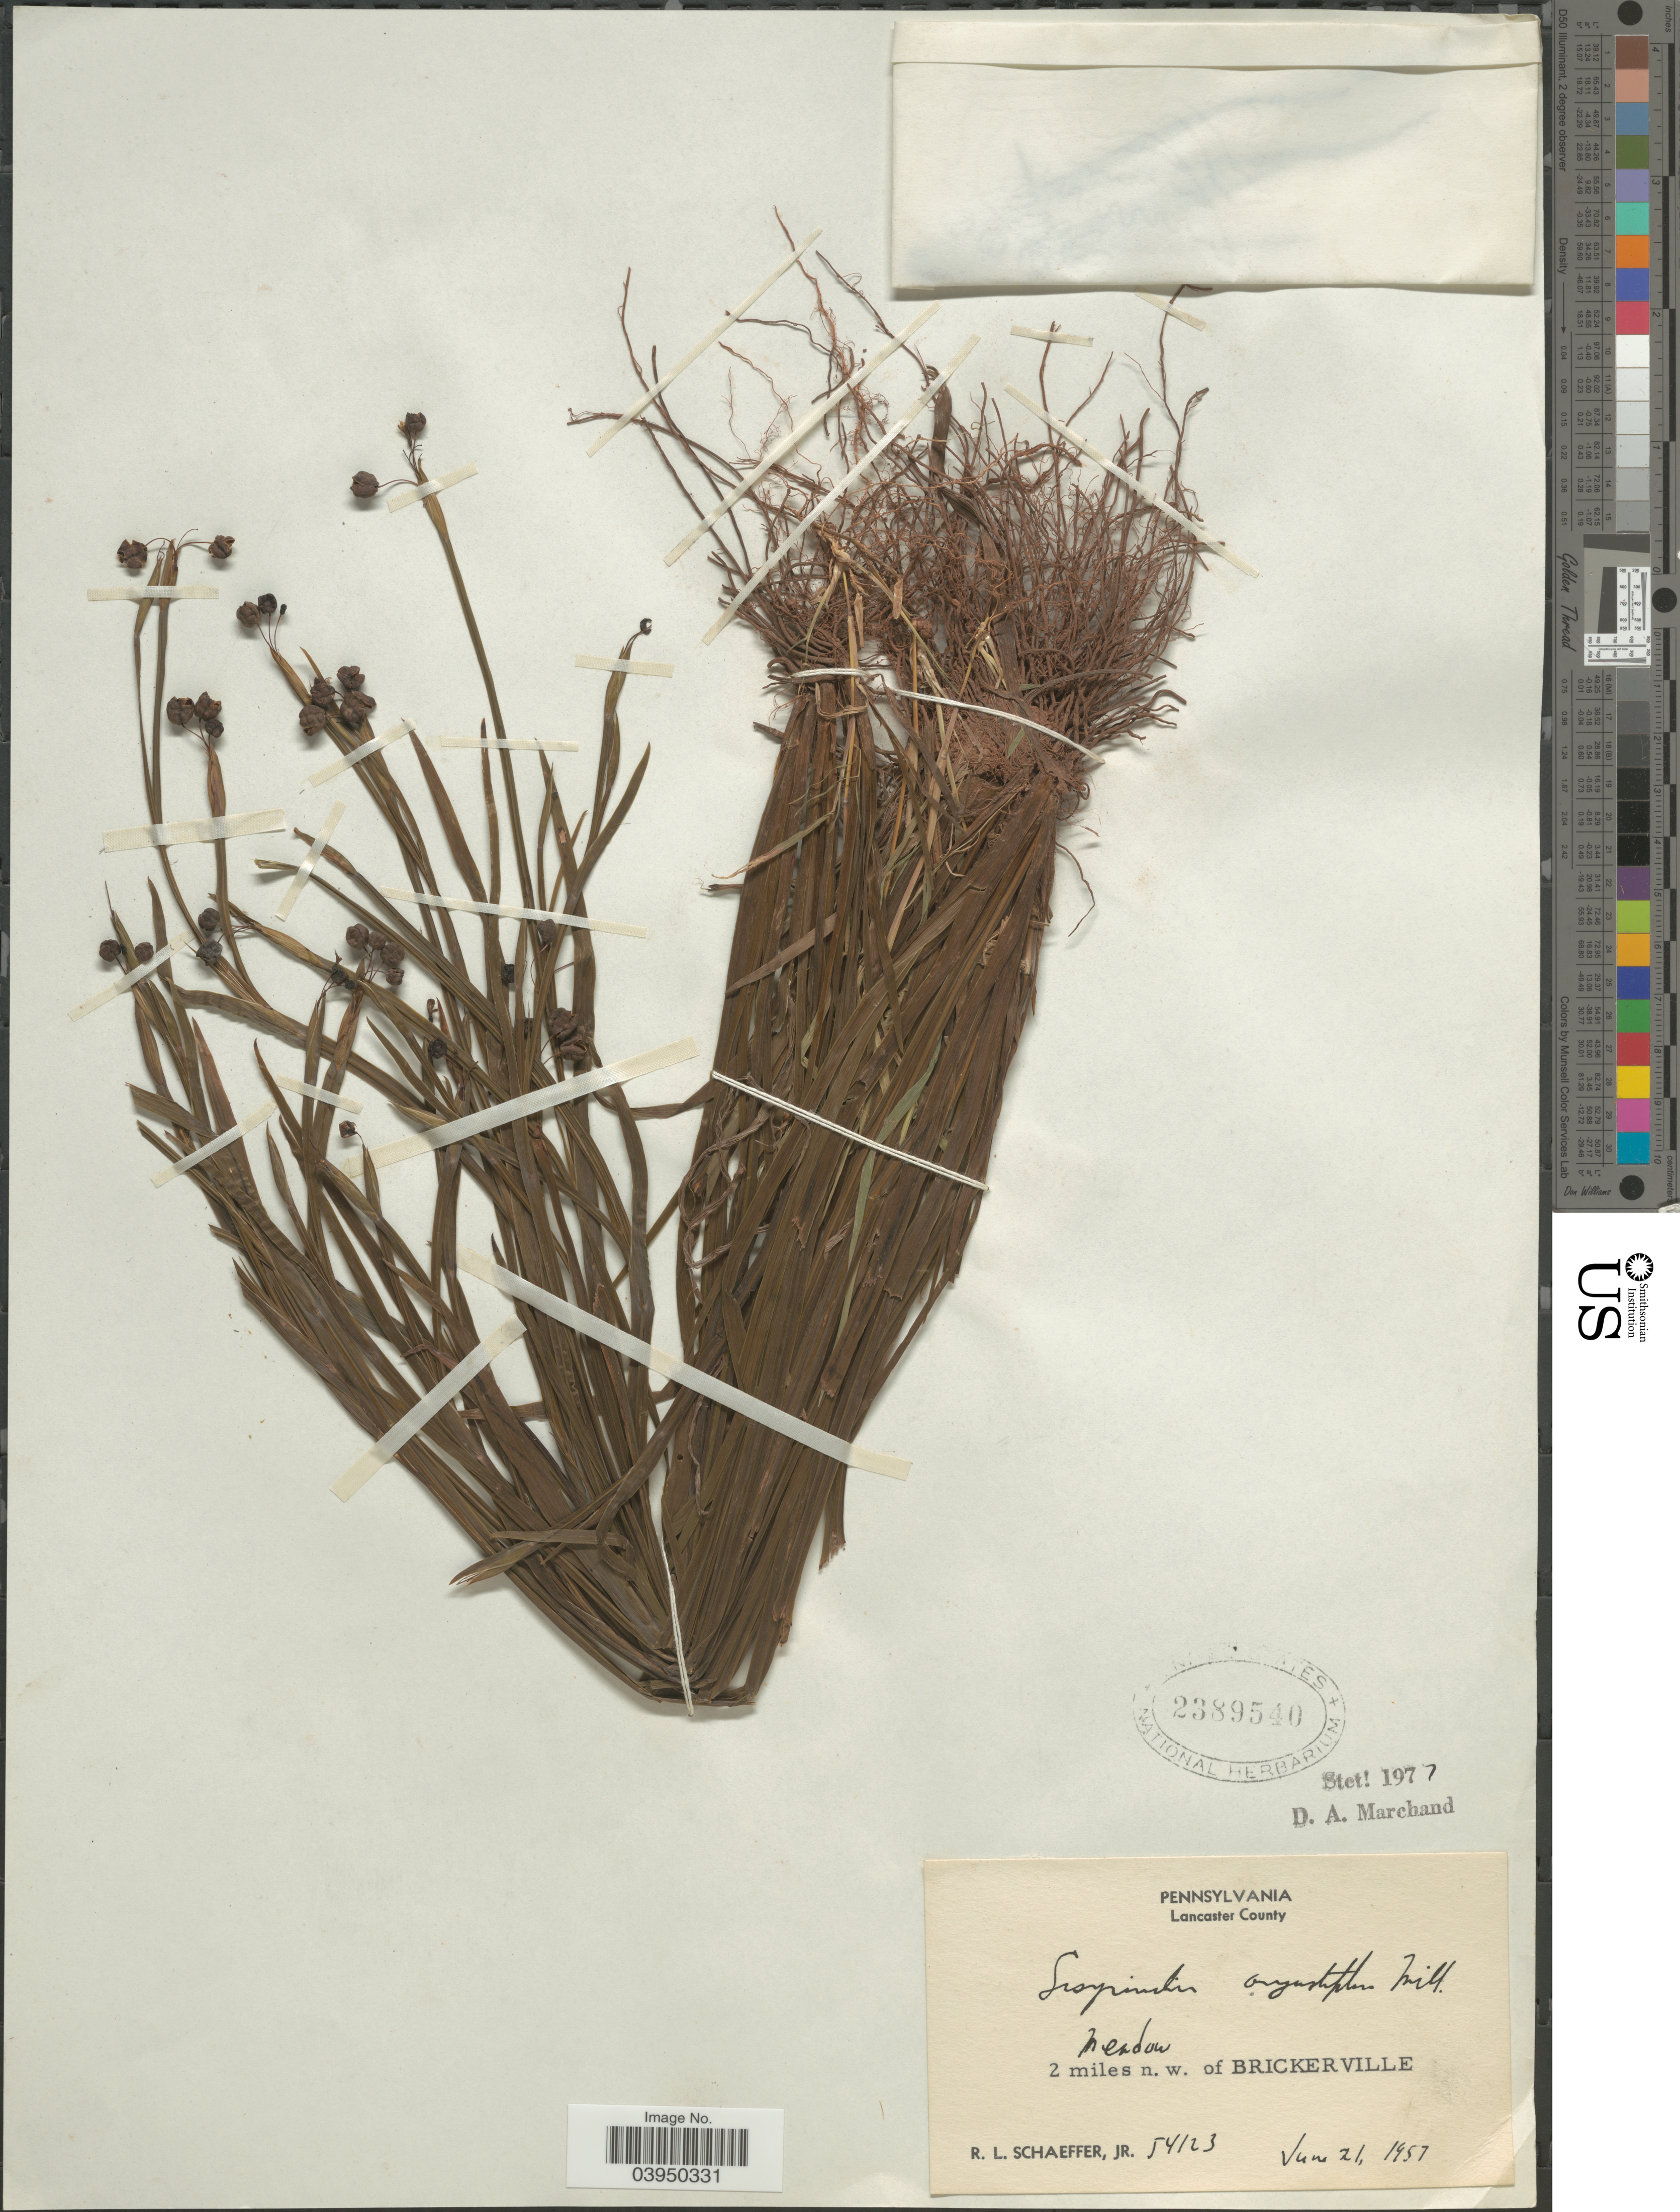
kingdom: Plantae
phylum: Tracheophyta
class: Liliopsida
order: Asparagales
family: Iridaceae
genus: Sisyrinchium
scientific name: Sisyrinchium angustifolium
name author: Mill.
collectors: R. L. Schaeffer Jr.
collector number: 54123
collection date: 1957-06-21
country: United States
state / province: Pennsylvania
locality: Lancaster County. 2 miles n. w. of Brickerville.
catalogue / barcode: US 2389540